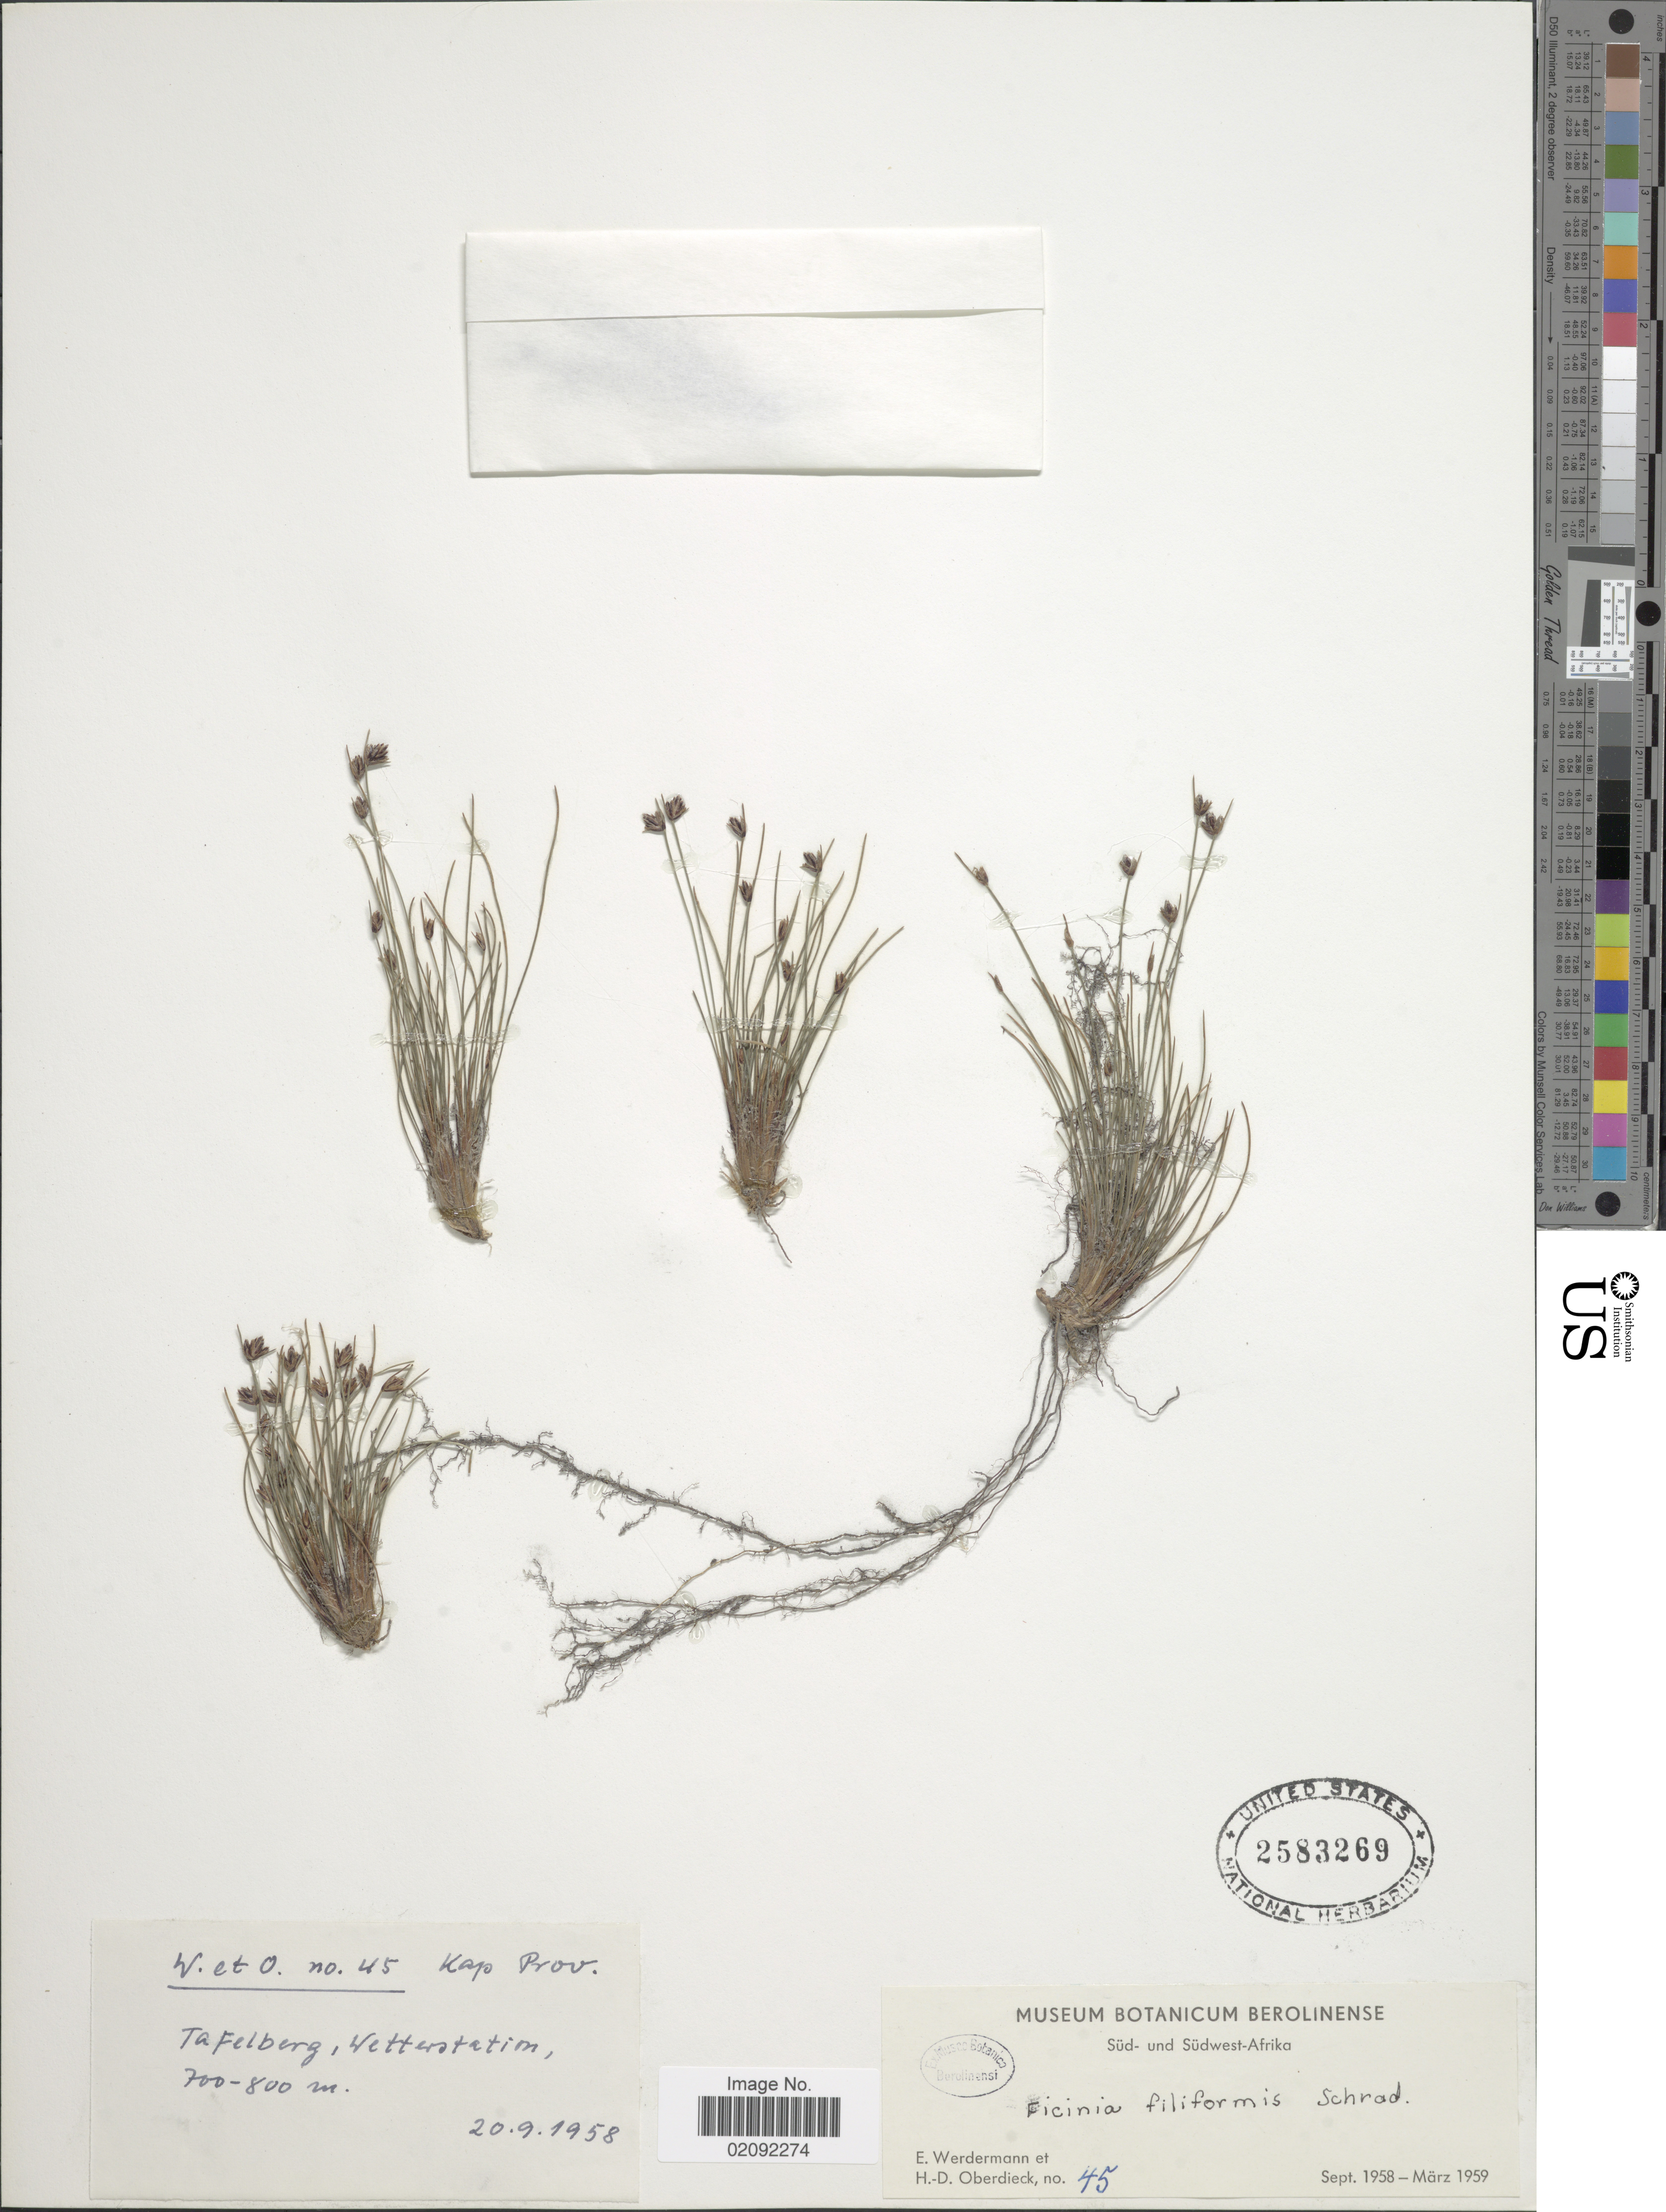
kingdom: Plantae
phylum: Tracheophyta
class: Liliopsida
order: Poales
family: Cyperaceae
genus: Ficinia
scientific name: Ficinia filiformis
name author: (Lam.) Schrad.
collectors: E. Werdermann & H. Oberdieck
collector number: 45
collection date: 1958-09-20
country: South Africa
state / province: Western Cape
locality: Kap Prov. Tafelberg, Wetterstation, Süd- und Südwest-Afrika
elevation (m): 700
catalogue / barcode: US 2583269